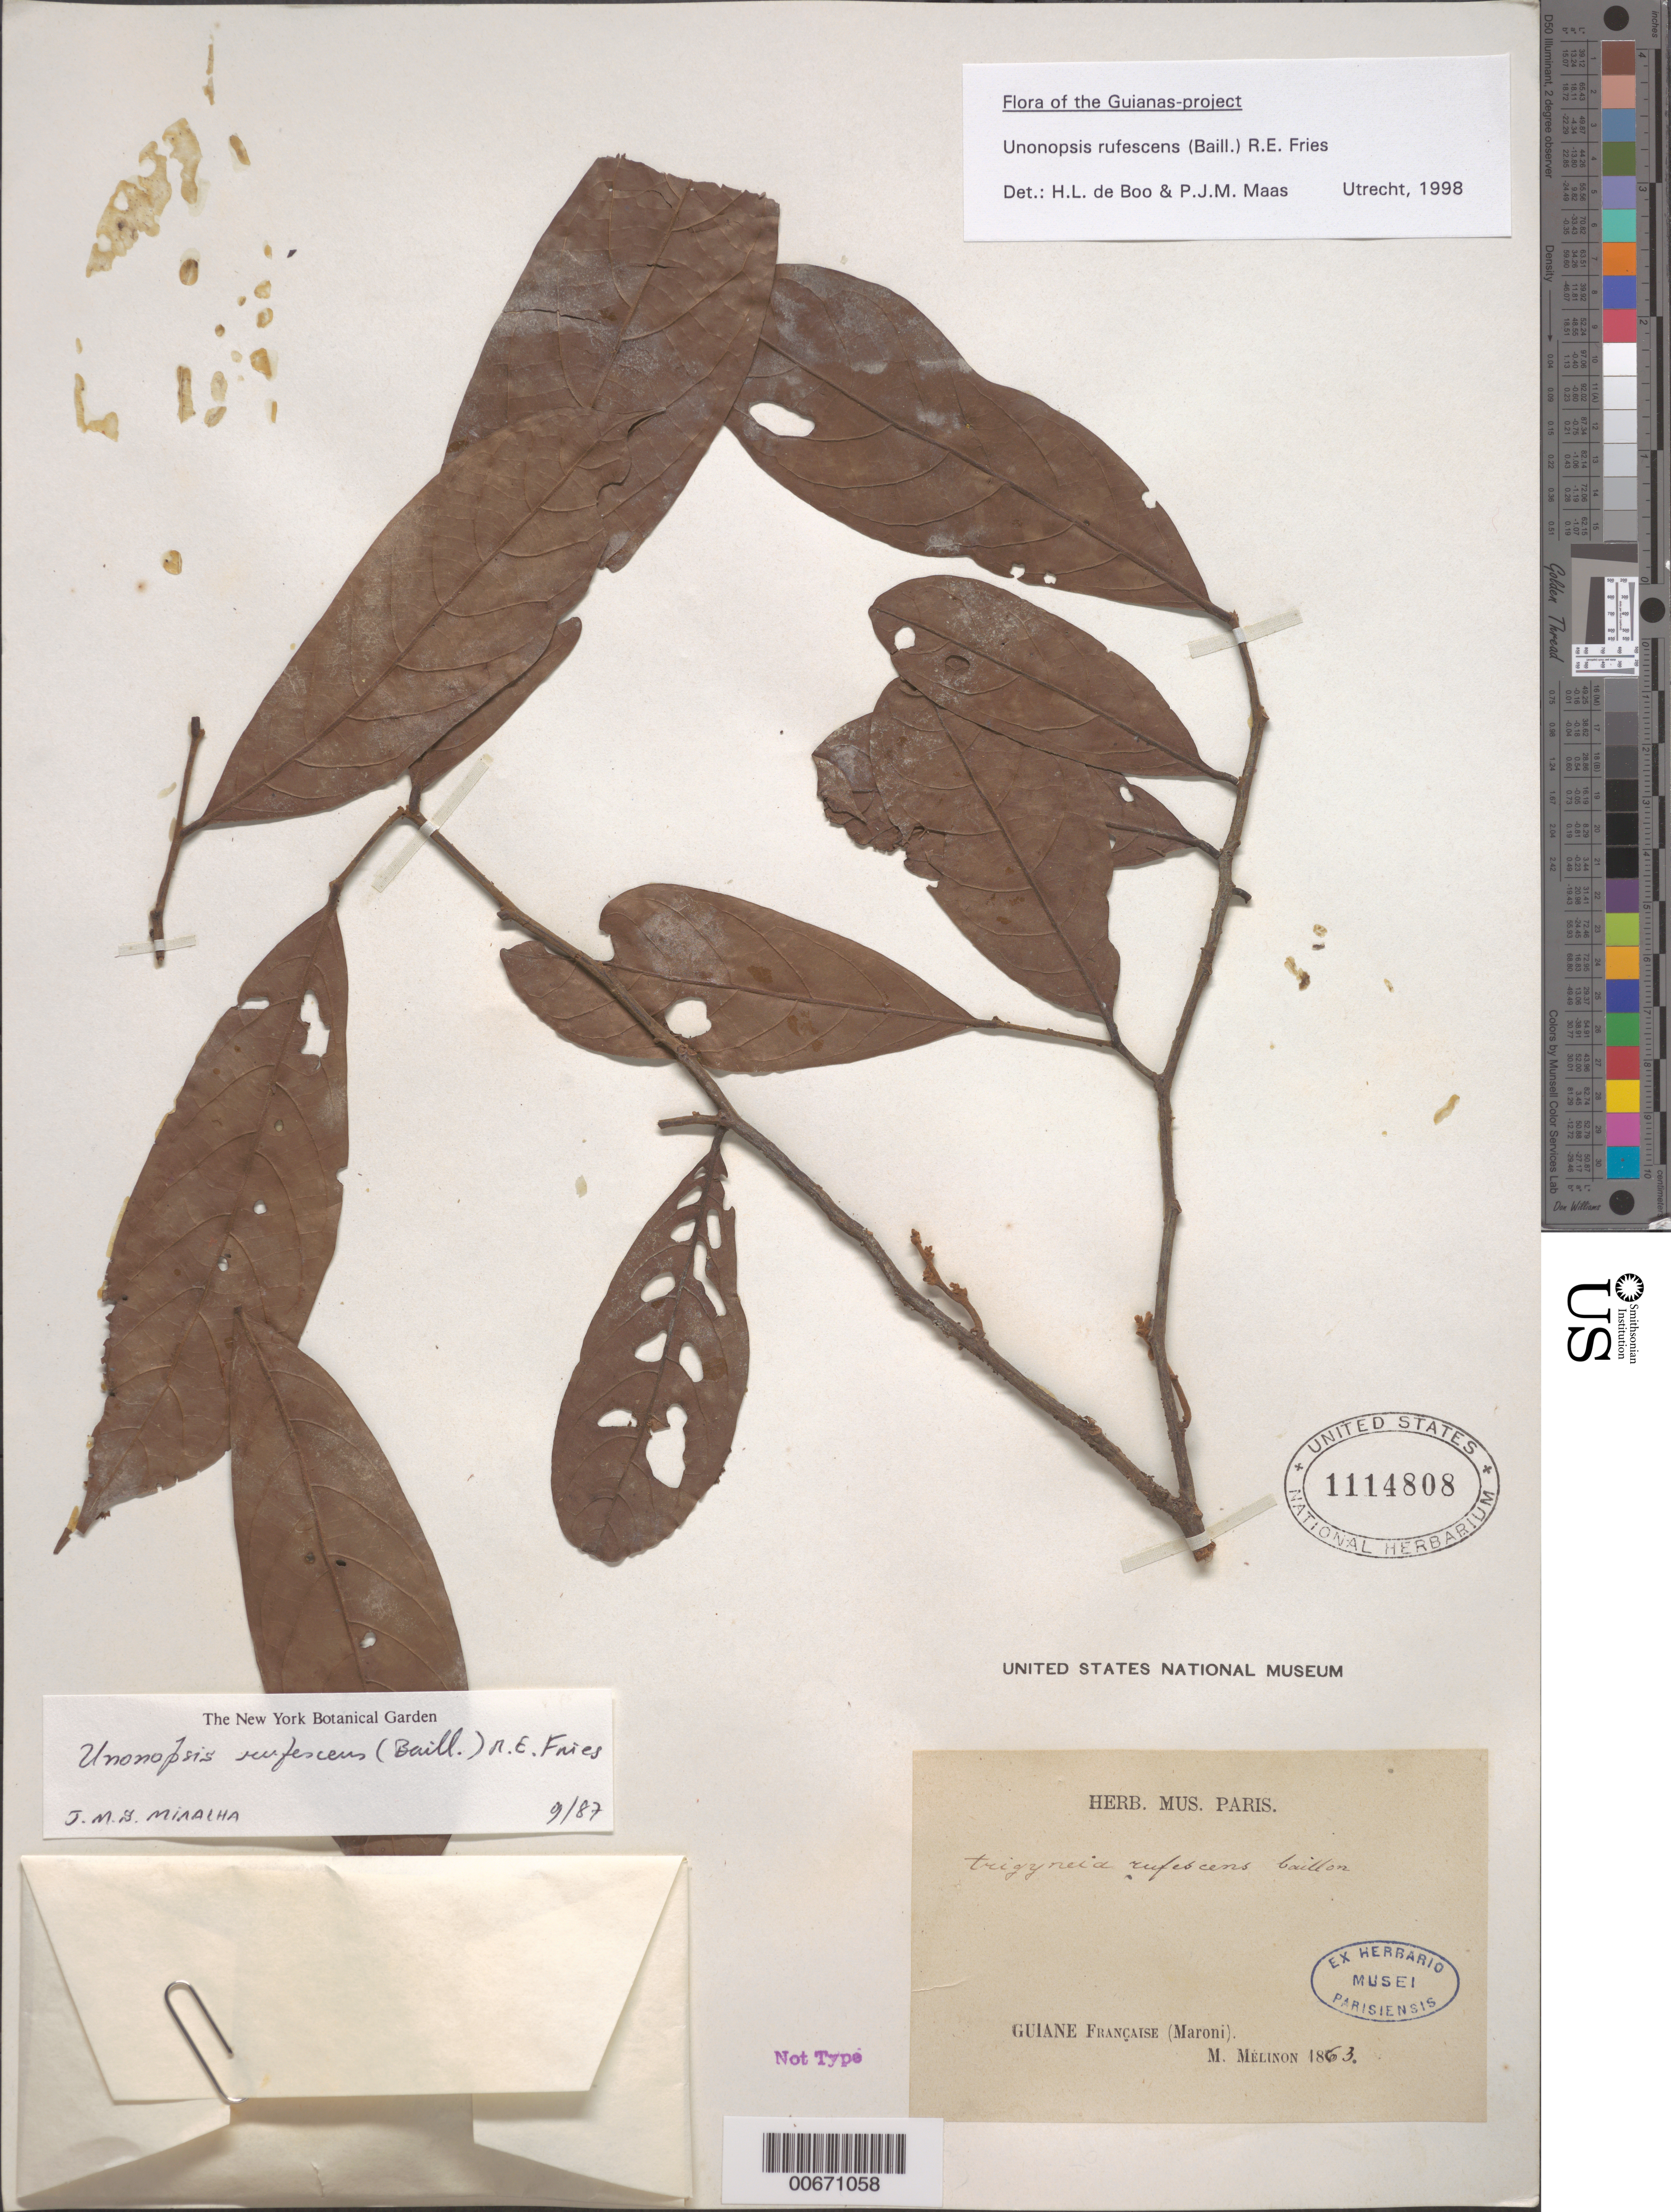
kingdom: Plantae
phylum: Tracheophyta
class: Magnoliopsida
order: Magnoliales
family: Annonaceae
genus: Unonopsis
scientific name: Unonopsis rufescens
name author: (Baill.) R.E. Fr.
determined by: de Boo, H. L.; Maas, P. J.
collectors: E. Mélinon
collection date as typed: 1863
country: French Guiana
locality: Maroni R.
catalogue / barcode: US 1114808